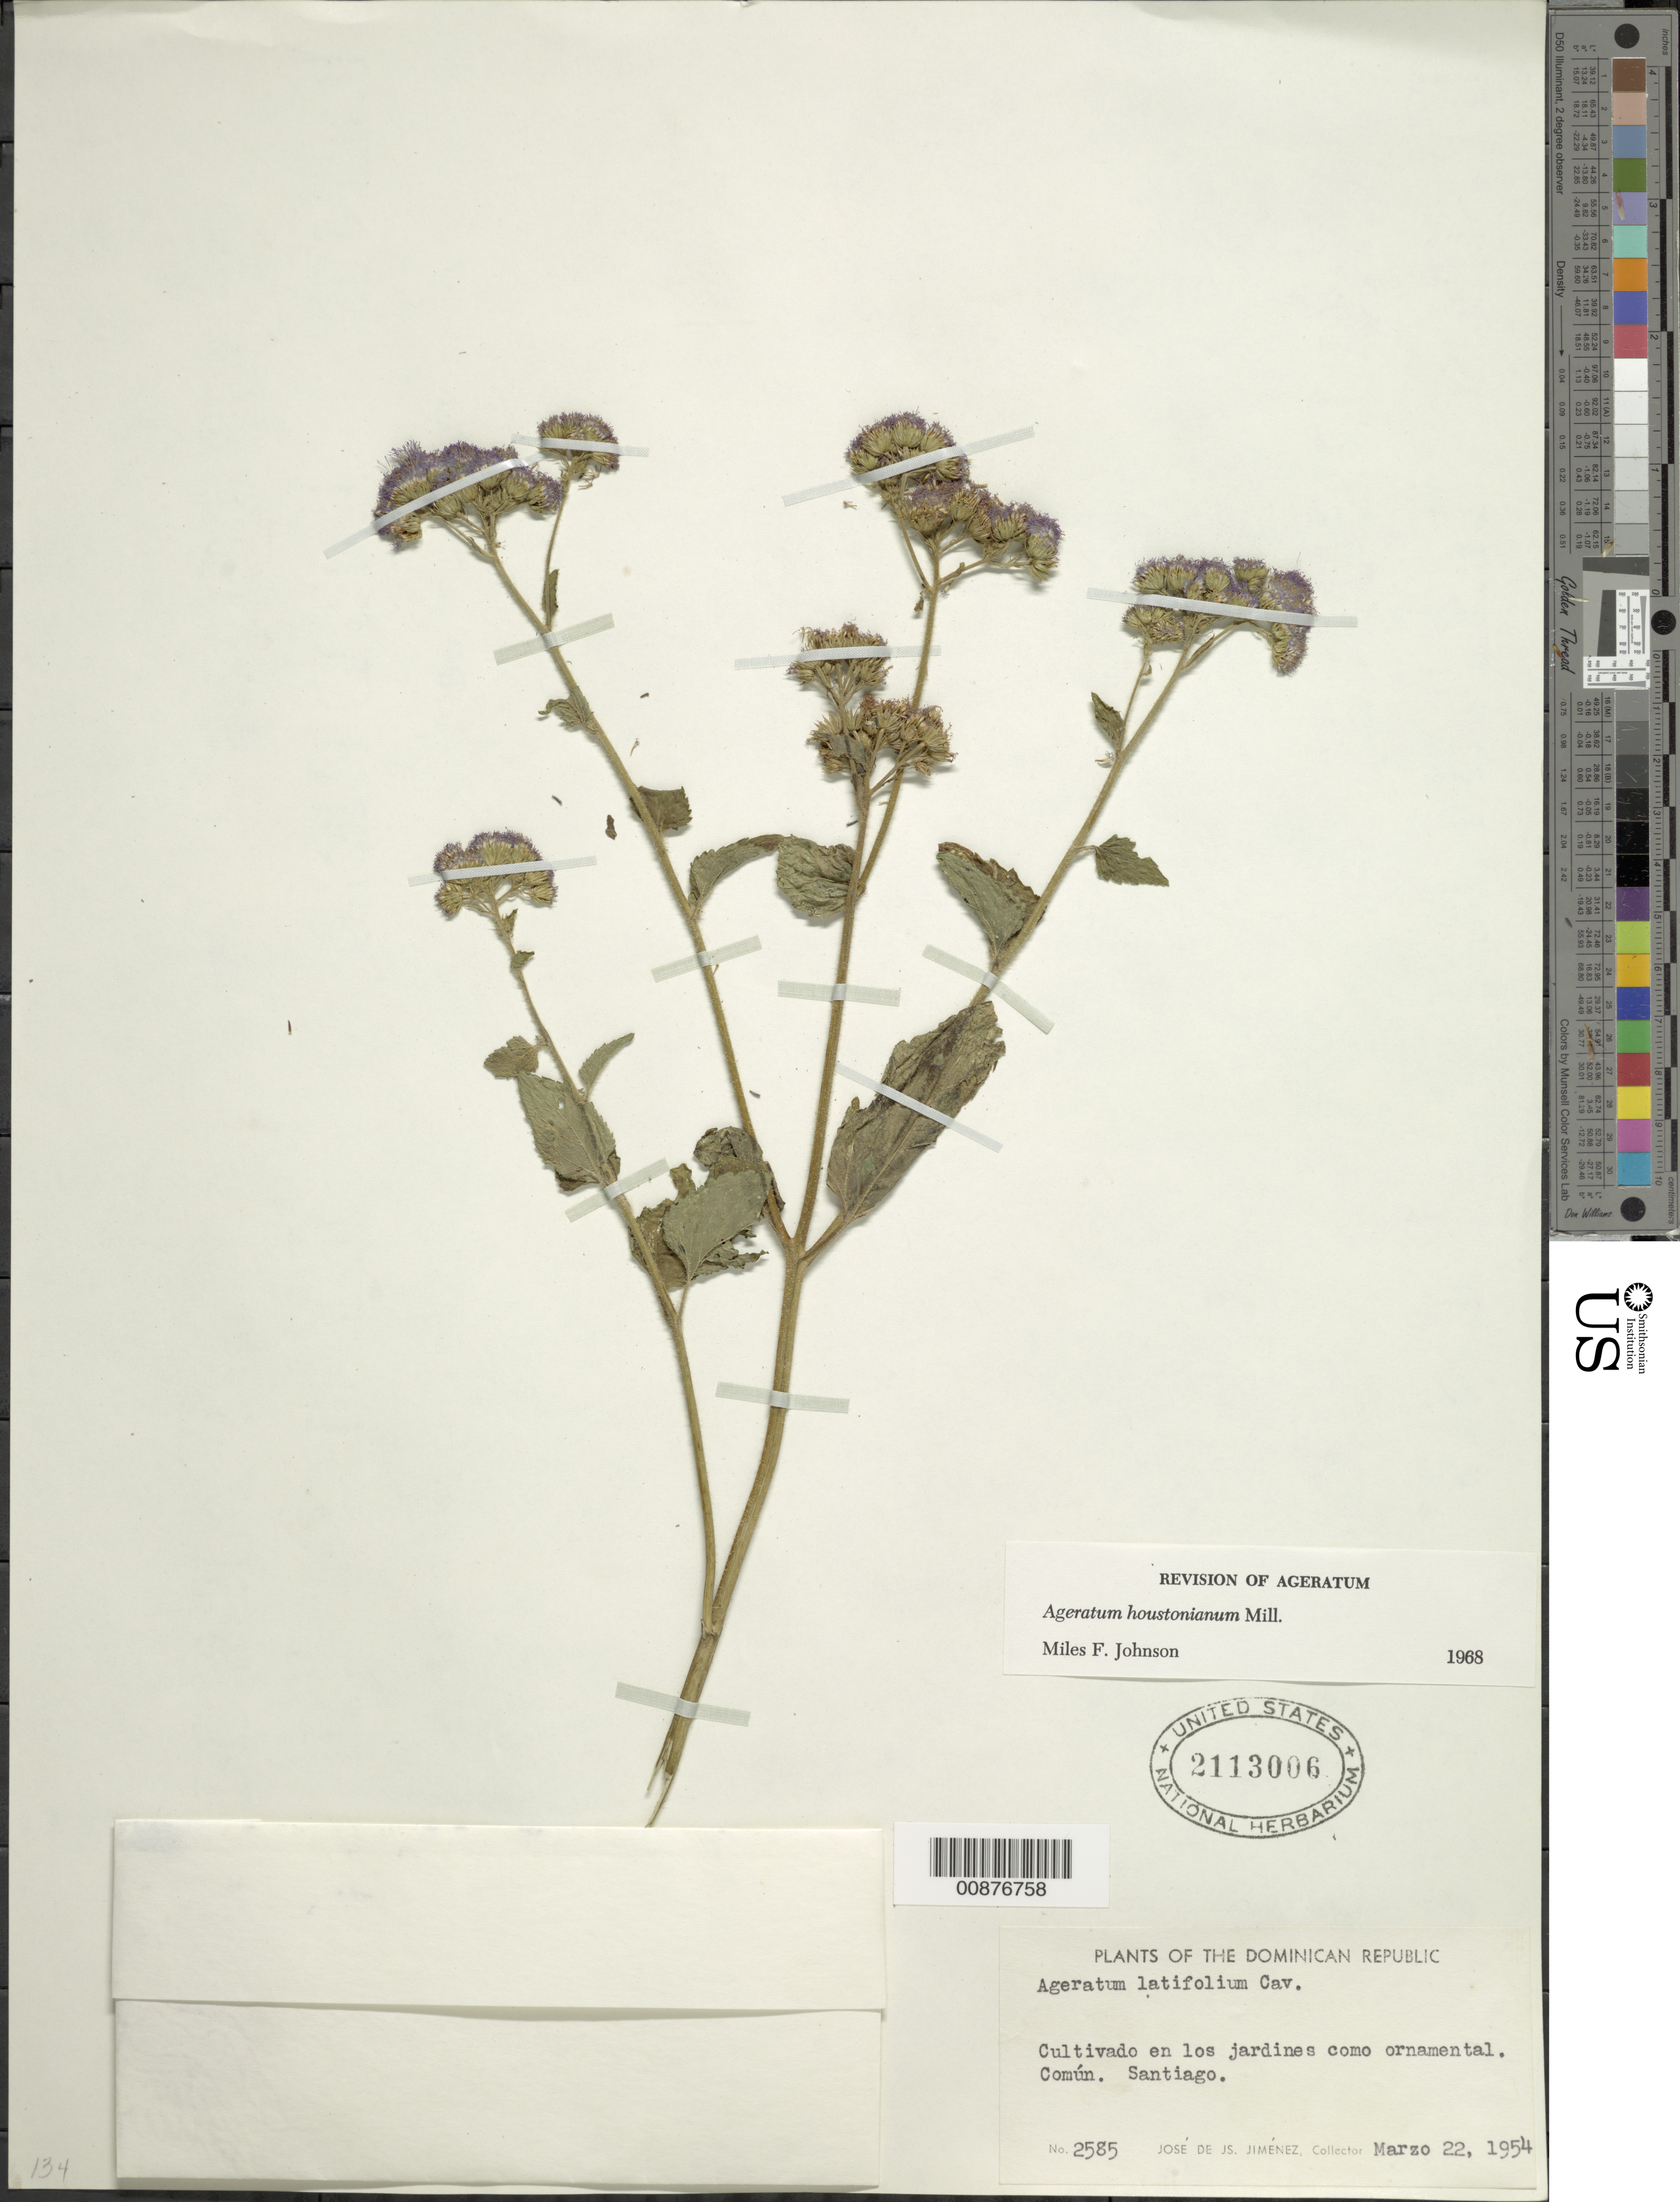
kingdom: Plantae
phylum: Tracheophyta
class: Magnoliopsida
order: Asterales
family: Asteraceae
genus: Ageratum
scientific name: Ageratum houstonianum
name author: Mill.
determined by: Johnson, M. F.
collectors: J. J. Jiménez Almonte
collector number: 2585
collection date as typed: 22 Mar 1954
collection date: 1954-03-22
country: Dominican Republic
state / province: Santiago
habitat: Cult. en los jardines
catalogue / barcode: US 2113006